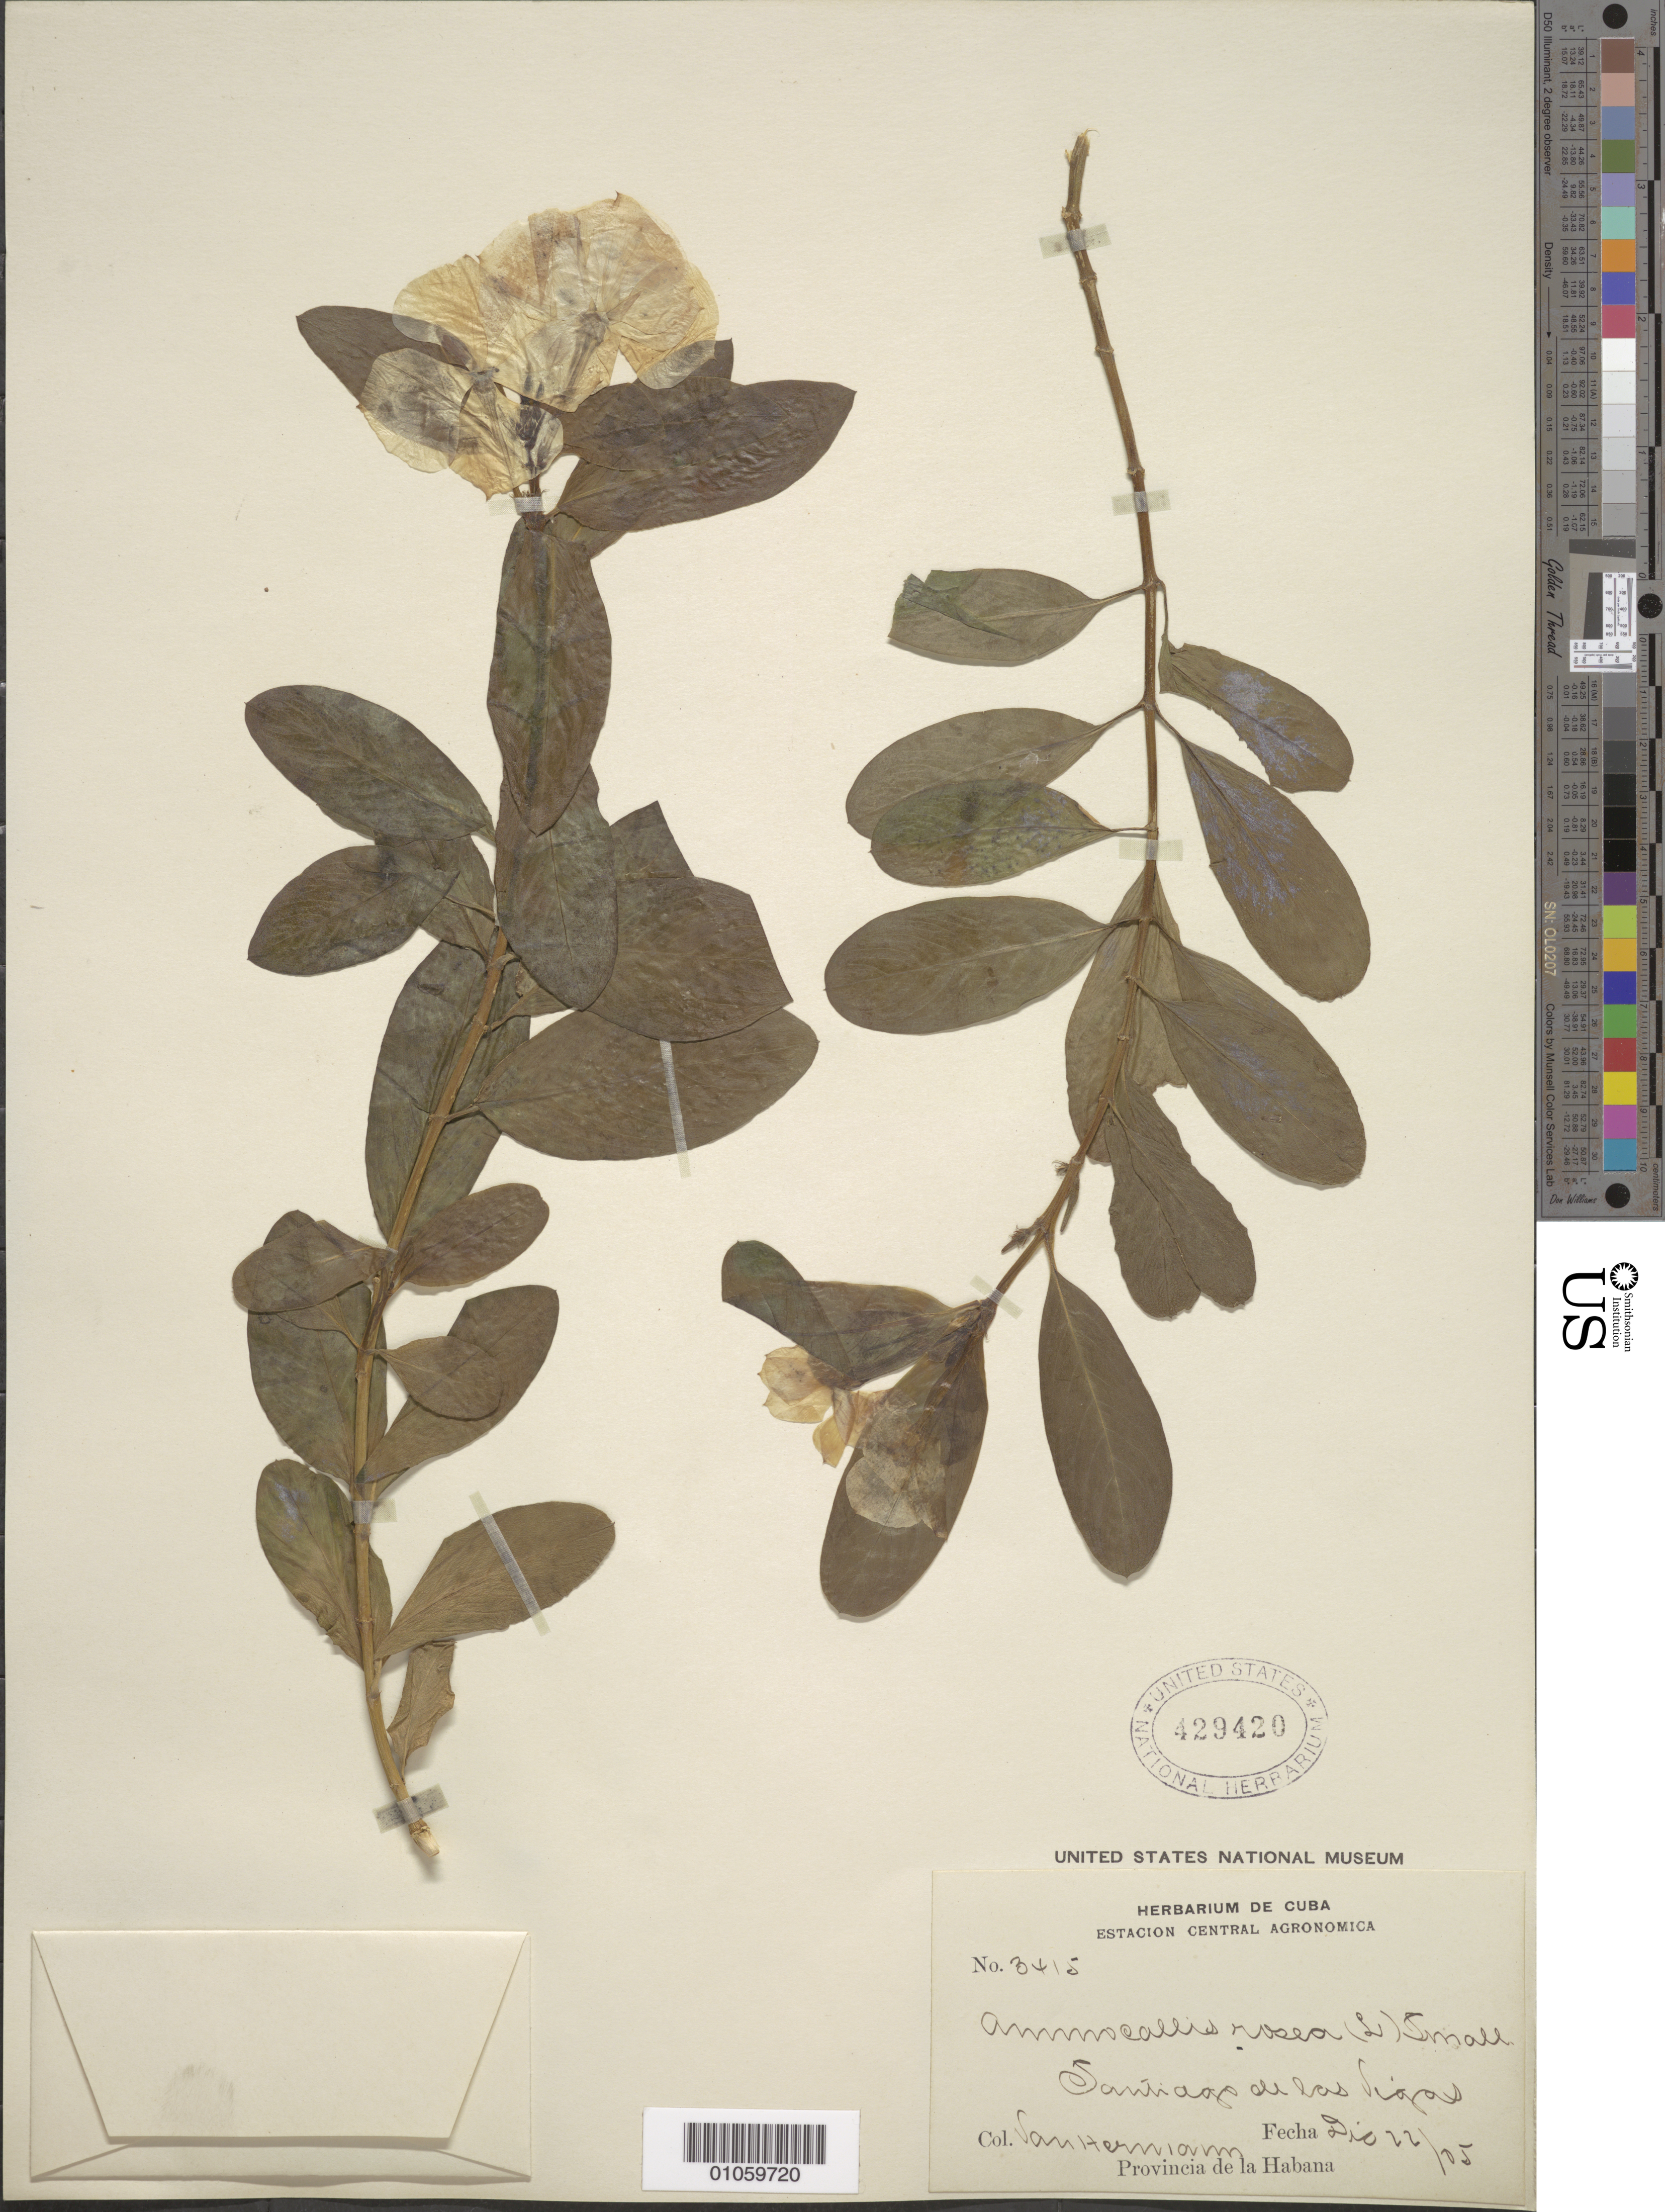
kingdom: Plantae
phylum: Tracheophyta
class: Magnoliopsida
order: Gentianales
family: Apocynaceae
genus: Lochnera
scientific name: Lochnera rosea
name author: (L.) Rchb. ex Endl.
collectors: S. Hermann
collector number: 3415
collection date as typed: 22 Dec 1905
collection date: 1905-12-22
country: Cuba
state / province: La Habana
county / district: Municipio Boyeros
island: Cuba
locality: Santiago de las Vegas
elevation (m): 97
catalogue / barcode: US 429420